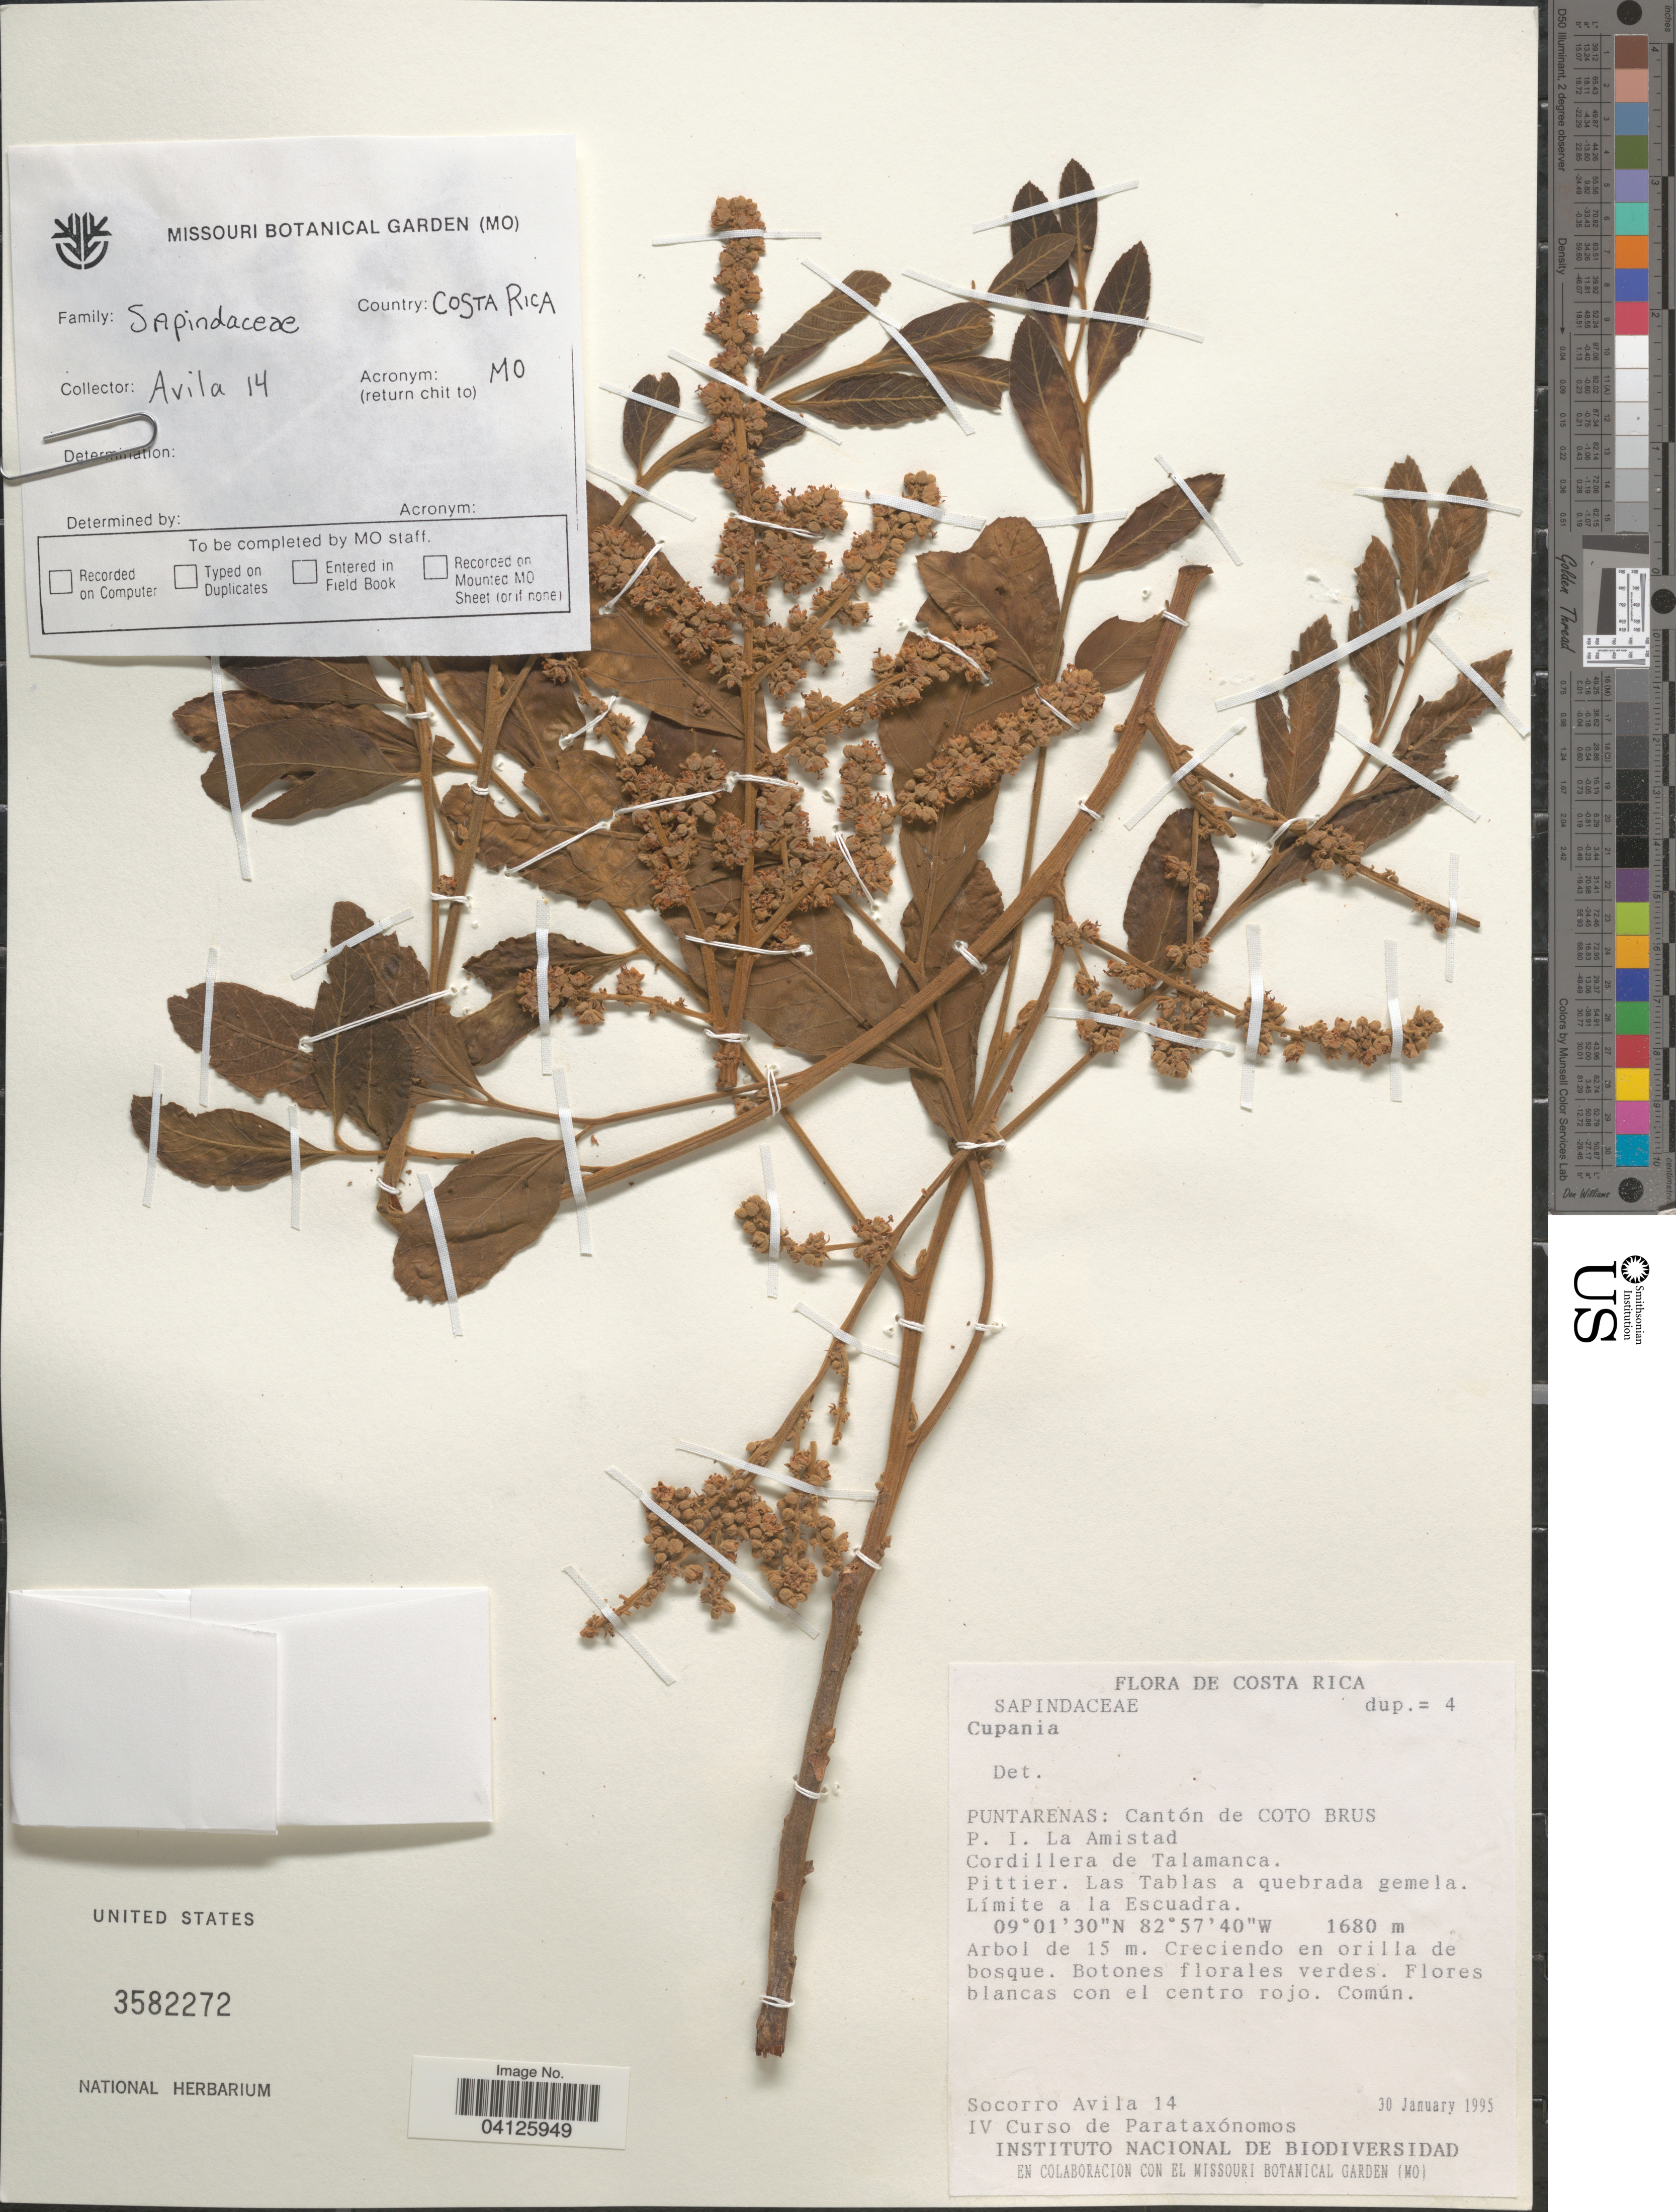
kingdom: Plantae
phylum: Tracheophyta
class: Magnoliopsida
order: Sapindales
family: Sapindaceae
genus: Cupania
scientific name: Cupania guatemalensis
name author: (Turcz.) Radlk.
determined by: Acevedo-Rodriguez, P., (US), Smithsonian Institution - National Museum of Natural History (UNITED STATES)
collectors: S. Avila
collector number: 14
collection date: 1995-01-30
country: Costa Rica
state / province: Puntarenas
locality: Cantón de Coto Brus. P. I. La Amistad. Cordillera de Talamanca. Pittier. Las Tablas a quebrada gemela. Límite a la Escuadra.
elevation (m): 1680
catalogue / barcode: US 3582272